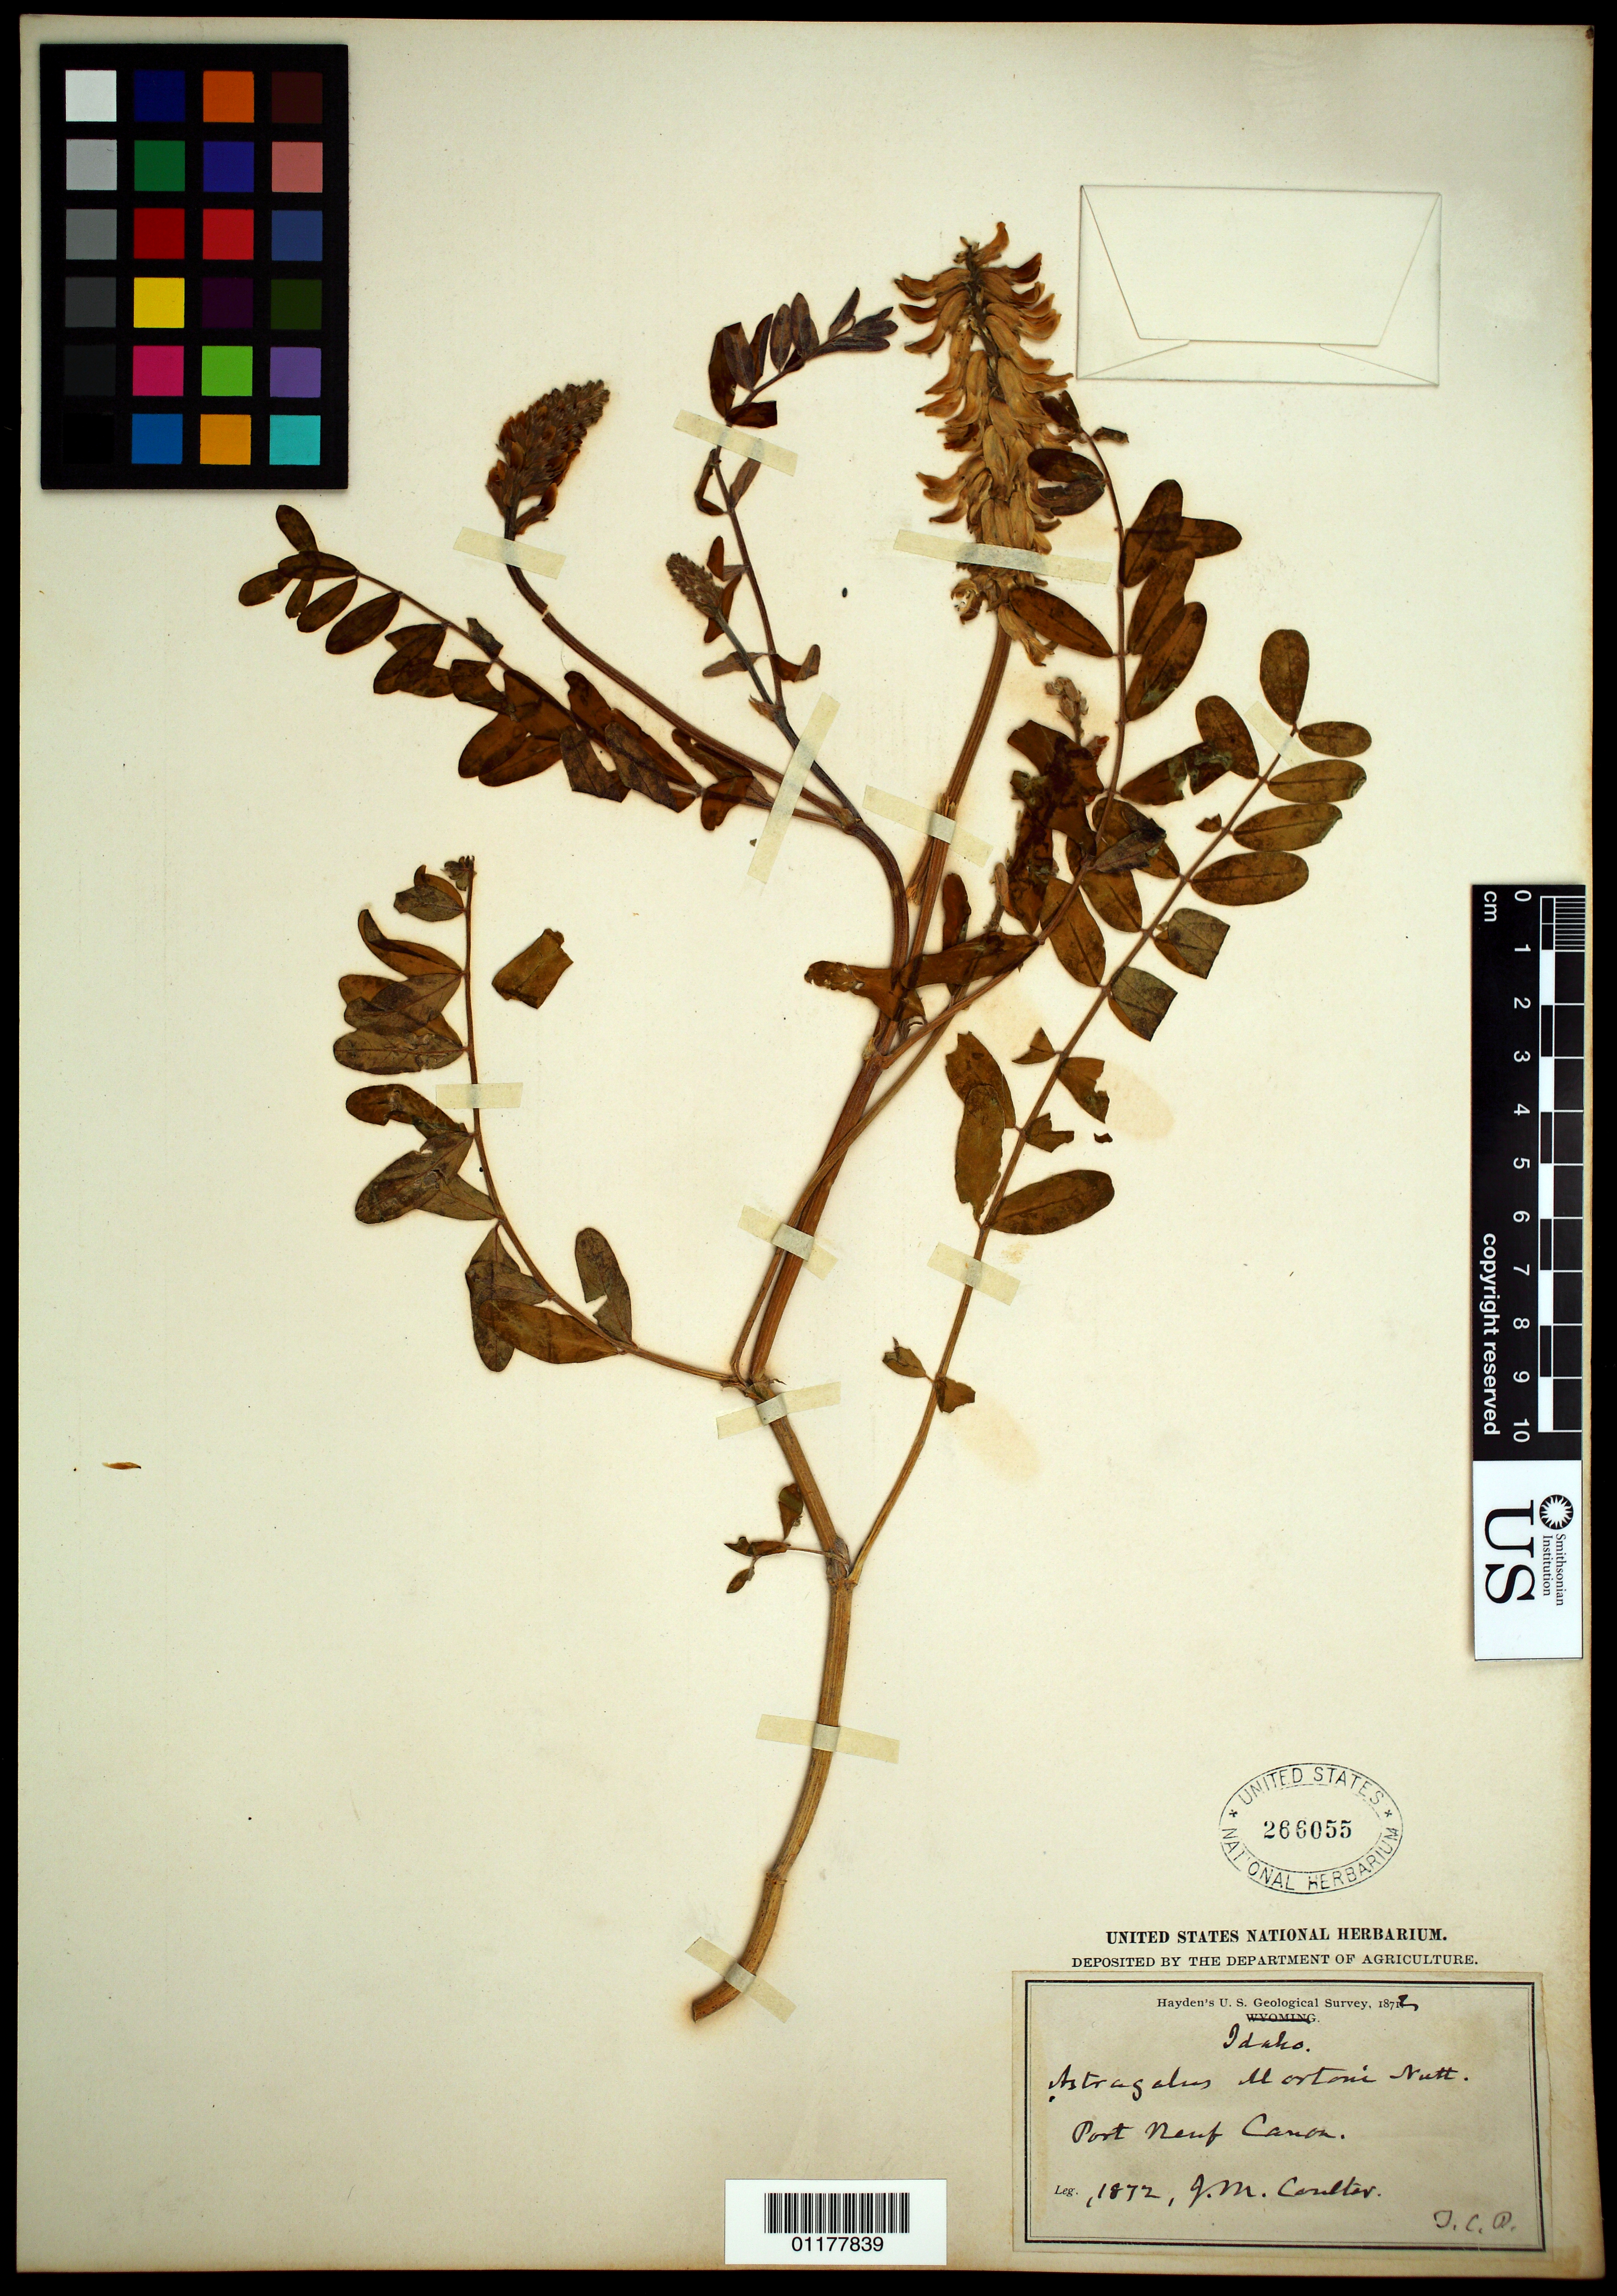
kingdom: Plantae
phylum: Tracheophyta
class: Magnoliopsida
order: Fabales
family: Fabaceae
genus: Astragalus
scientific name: Astragalus mortonii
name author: Nutt.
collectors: J. M. Coulter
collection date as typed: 1872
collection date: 1872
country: United States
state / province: Idaho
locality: Portneuf Valley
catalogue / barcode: US 266055